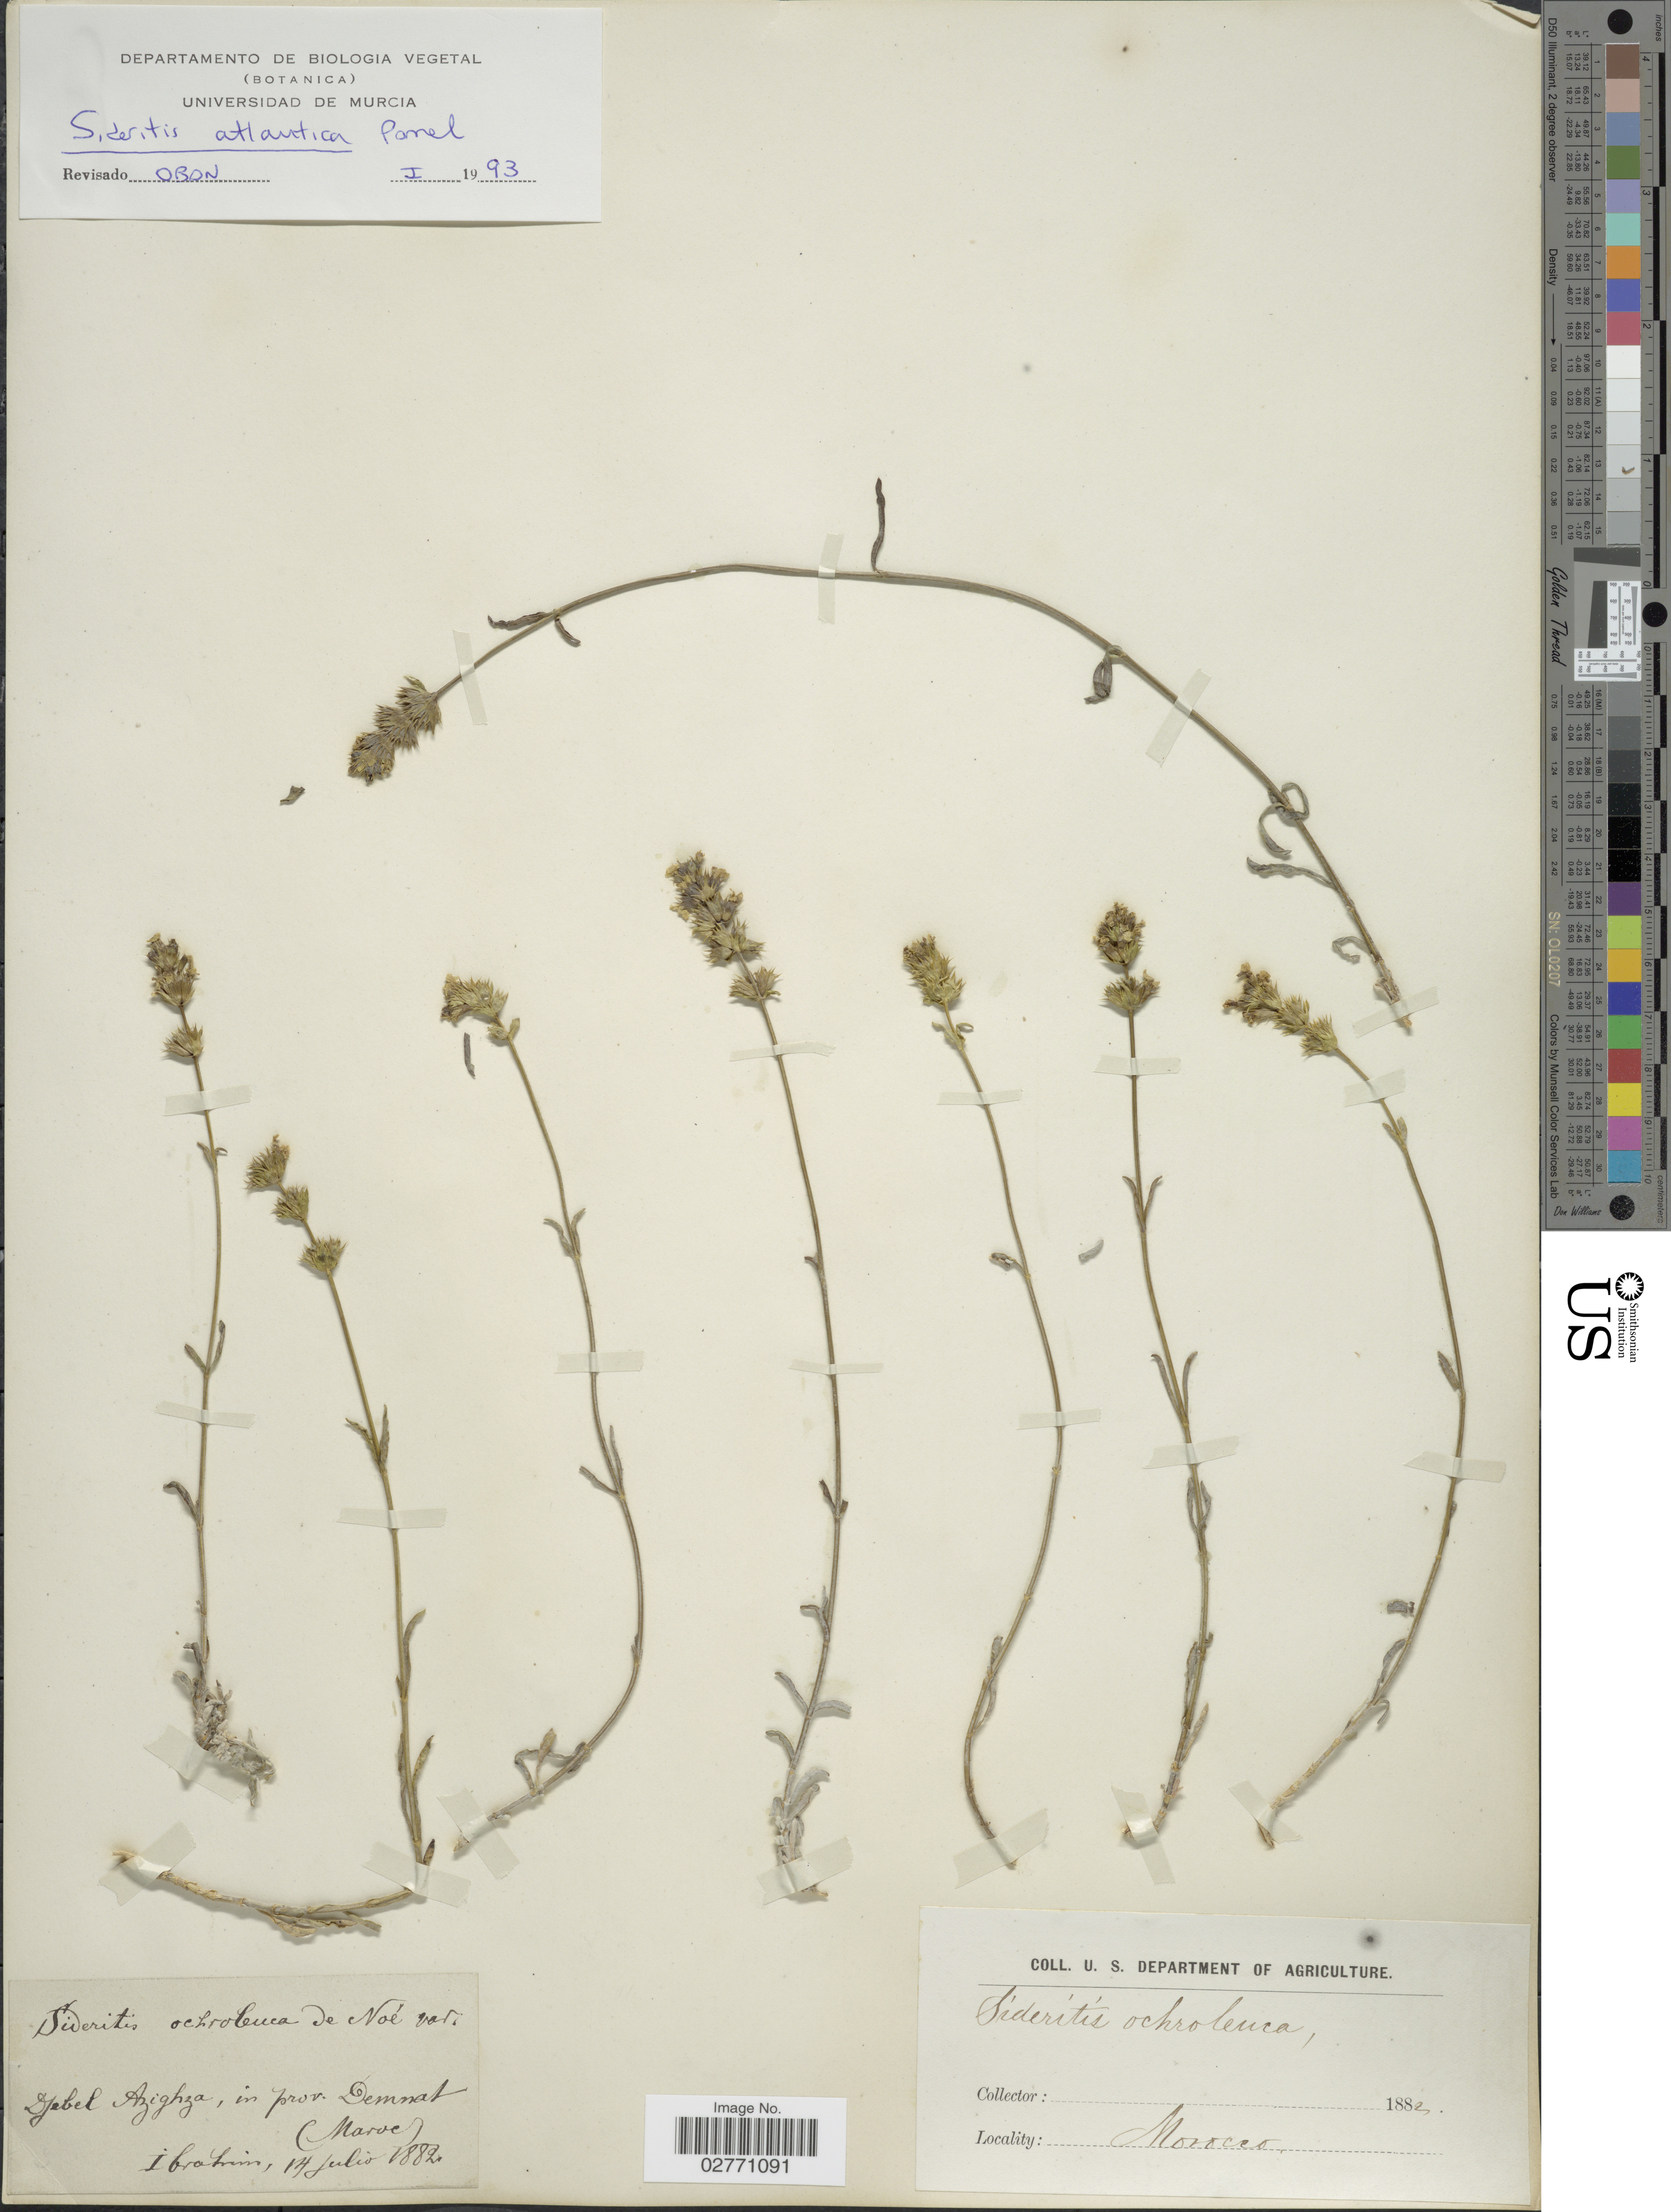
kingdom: Plantae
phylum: Tracheophyta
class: Magnoliopsida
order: Lamiales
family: Lamiaceae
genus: Sideritis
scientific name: Sideritis atlantica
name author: Pomel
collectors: -. Ibrahim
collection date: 1882-07-14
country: Morocco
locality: Djebel Azighza, in prov. Demnat (Maroc).